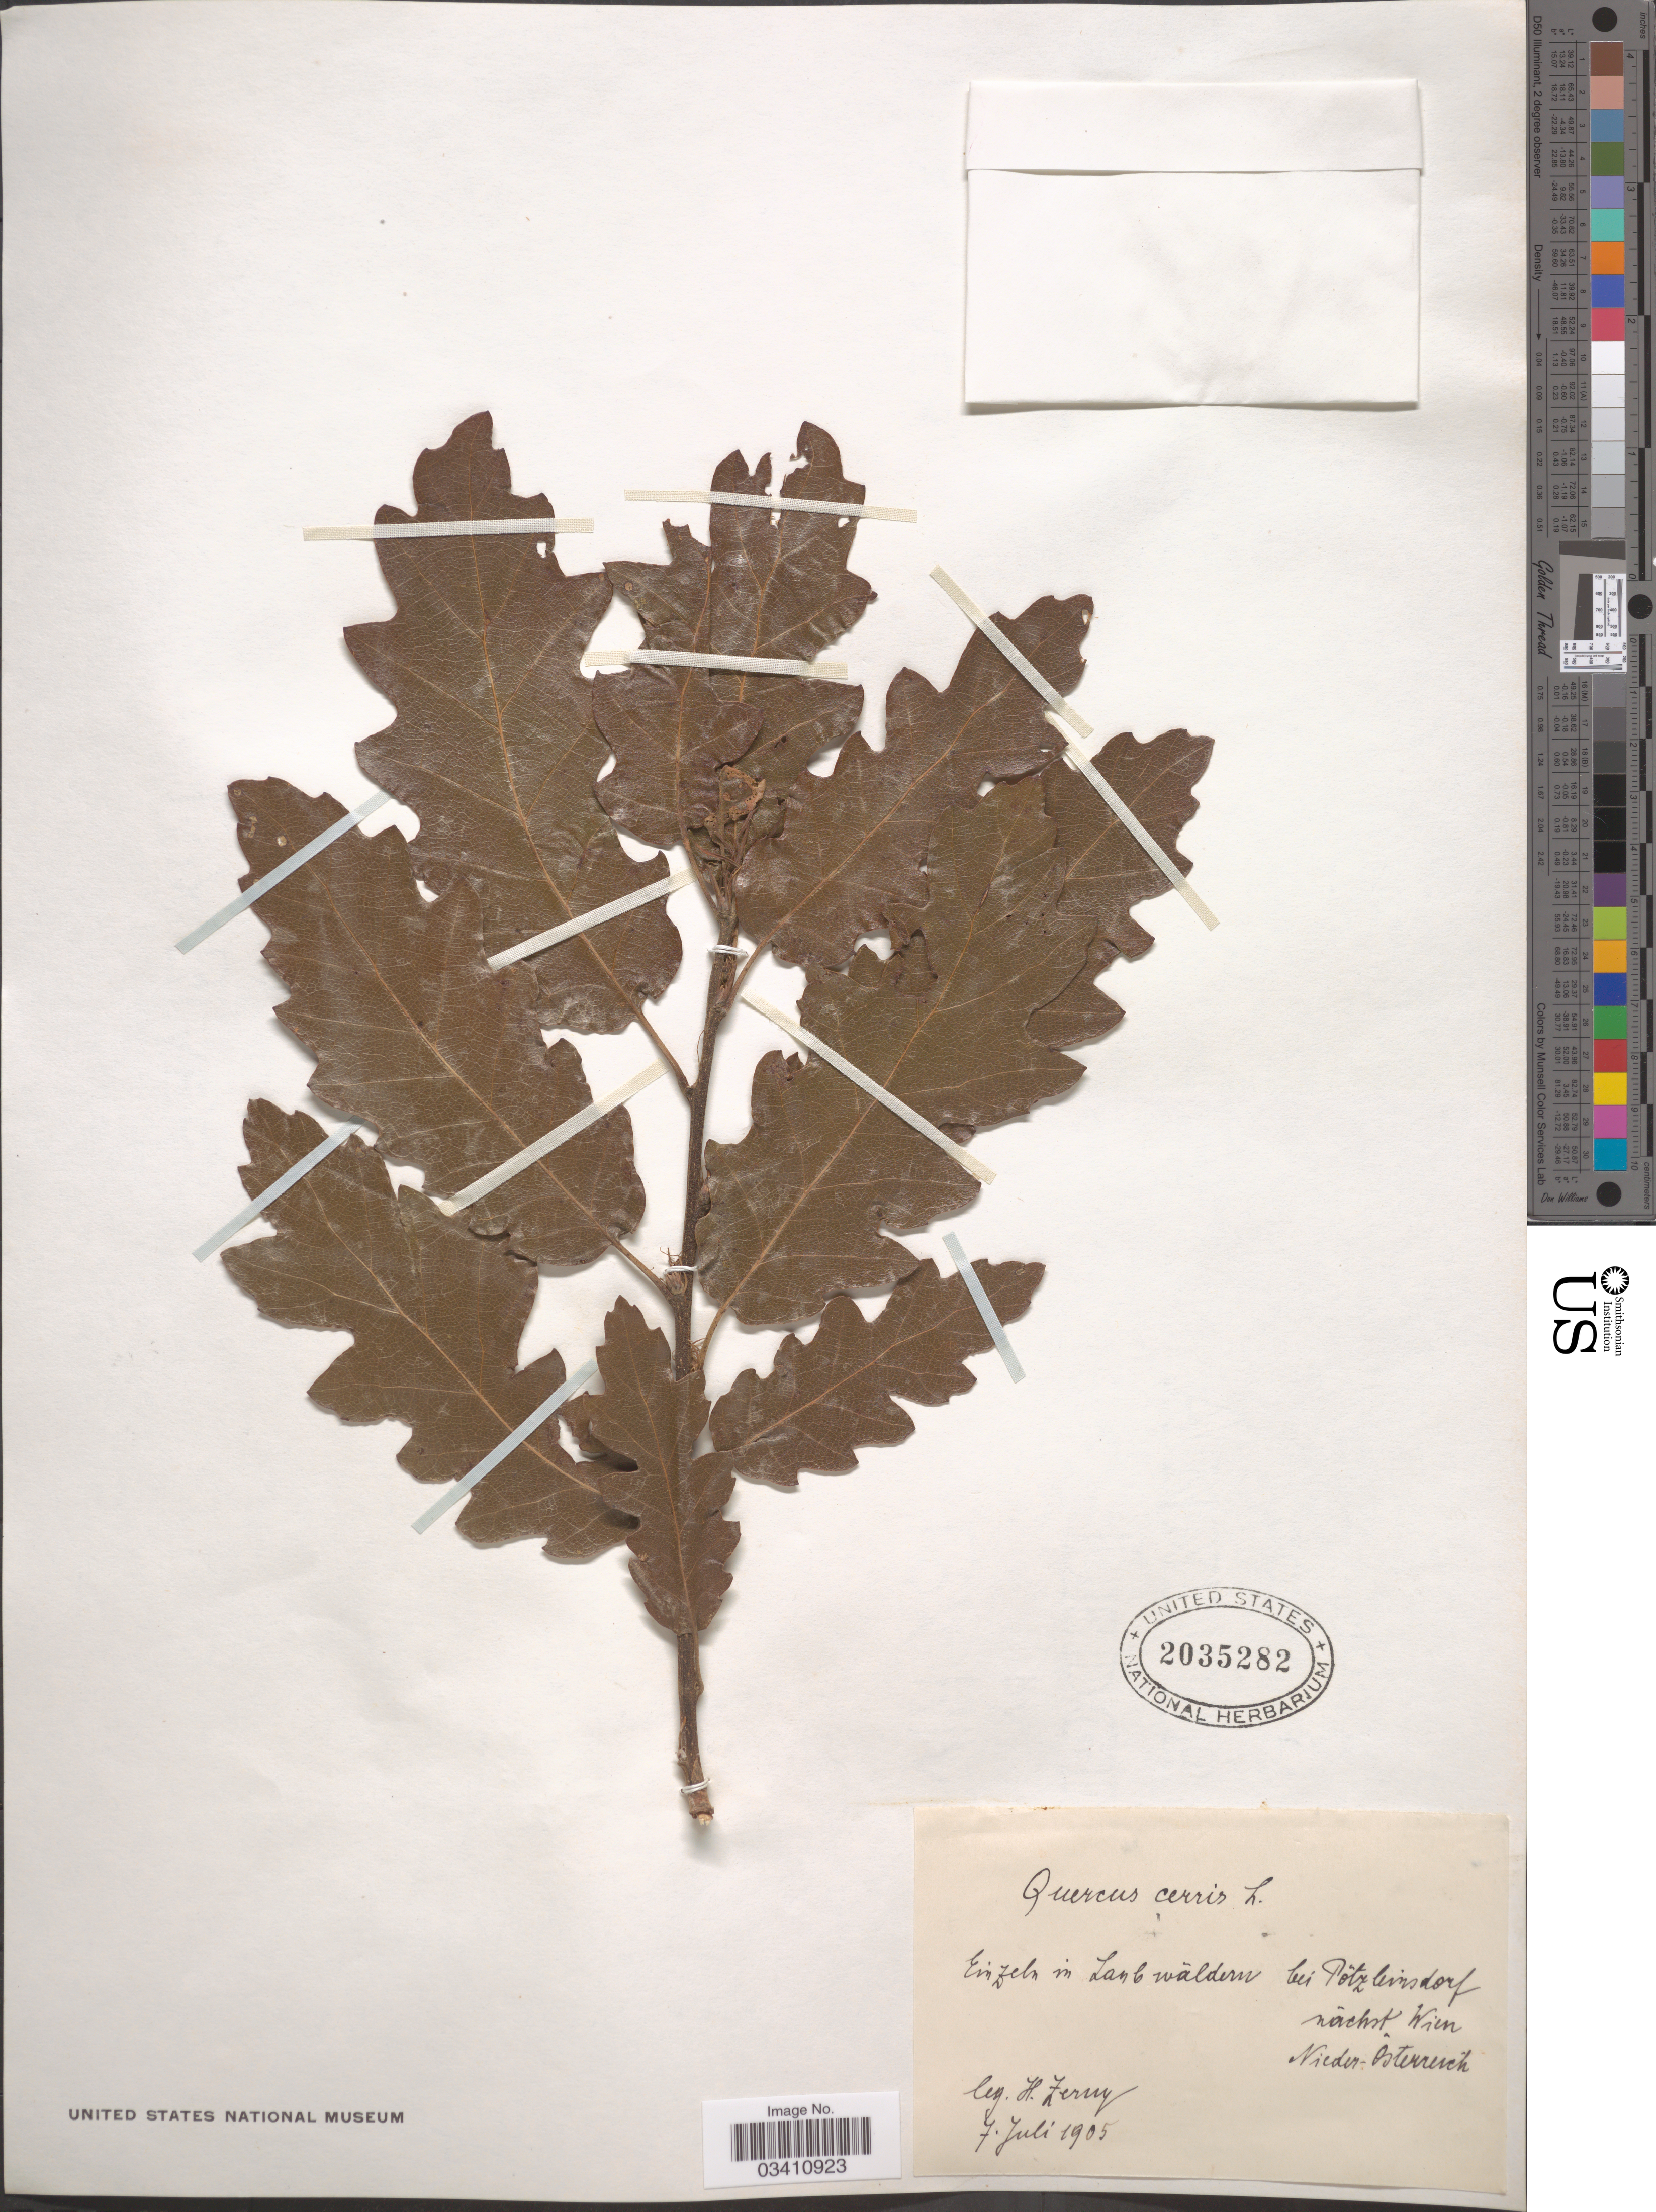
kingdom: Plantae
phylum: Tracheophyta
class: Magnoliopsida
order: Fagales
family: Fagaceae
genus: Quercus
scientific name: Quercus cerris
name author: L.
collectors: H. Zerny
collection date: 1905-07-07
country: Austria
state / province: Niederosterreich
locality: Einzeln in Lanb [interpreted] wäldern bei Pötzleinsdorf nächst Wien.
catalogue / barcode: US 2035282